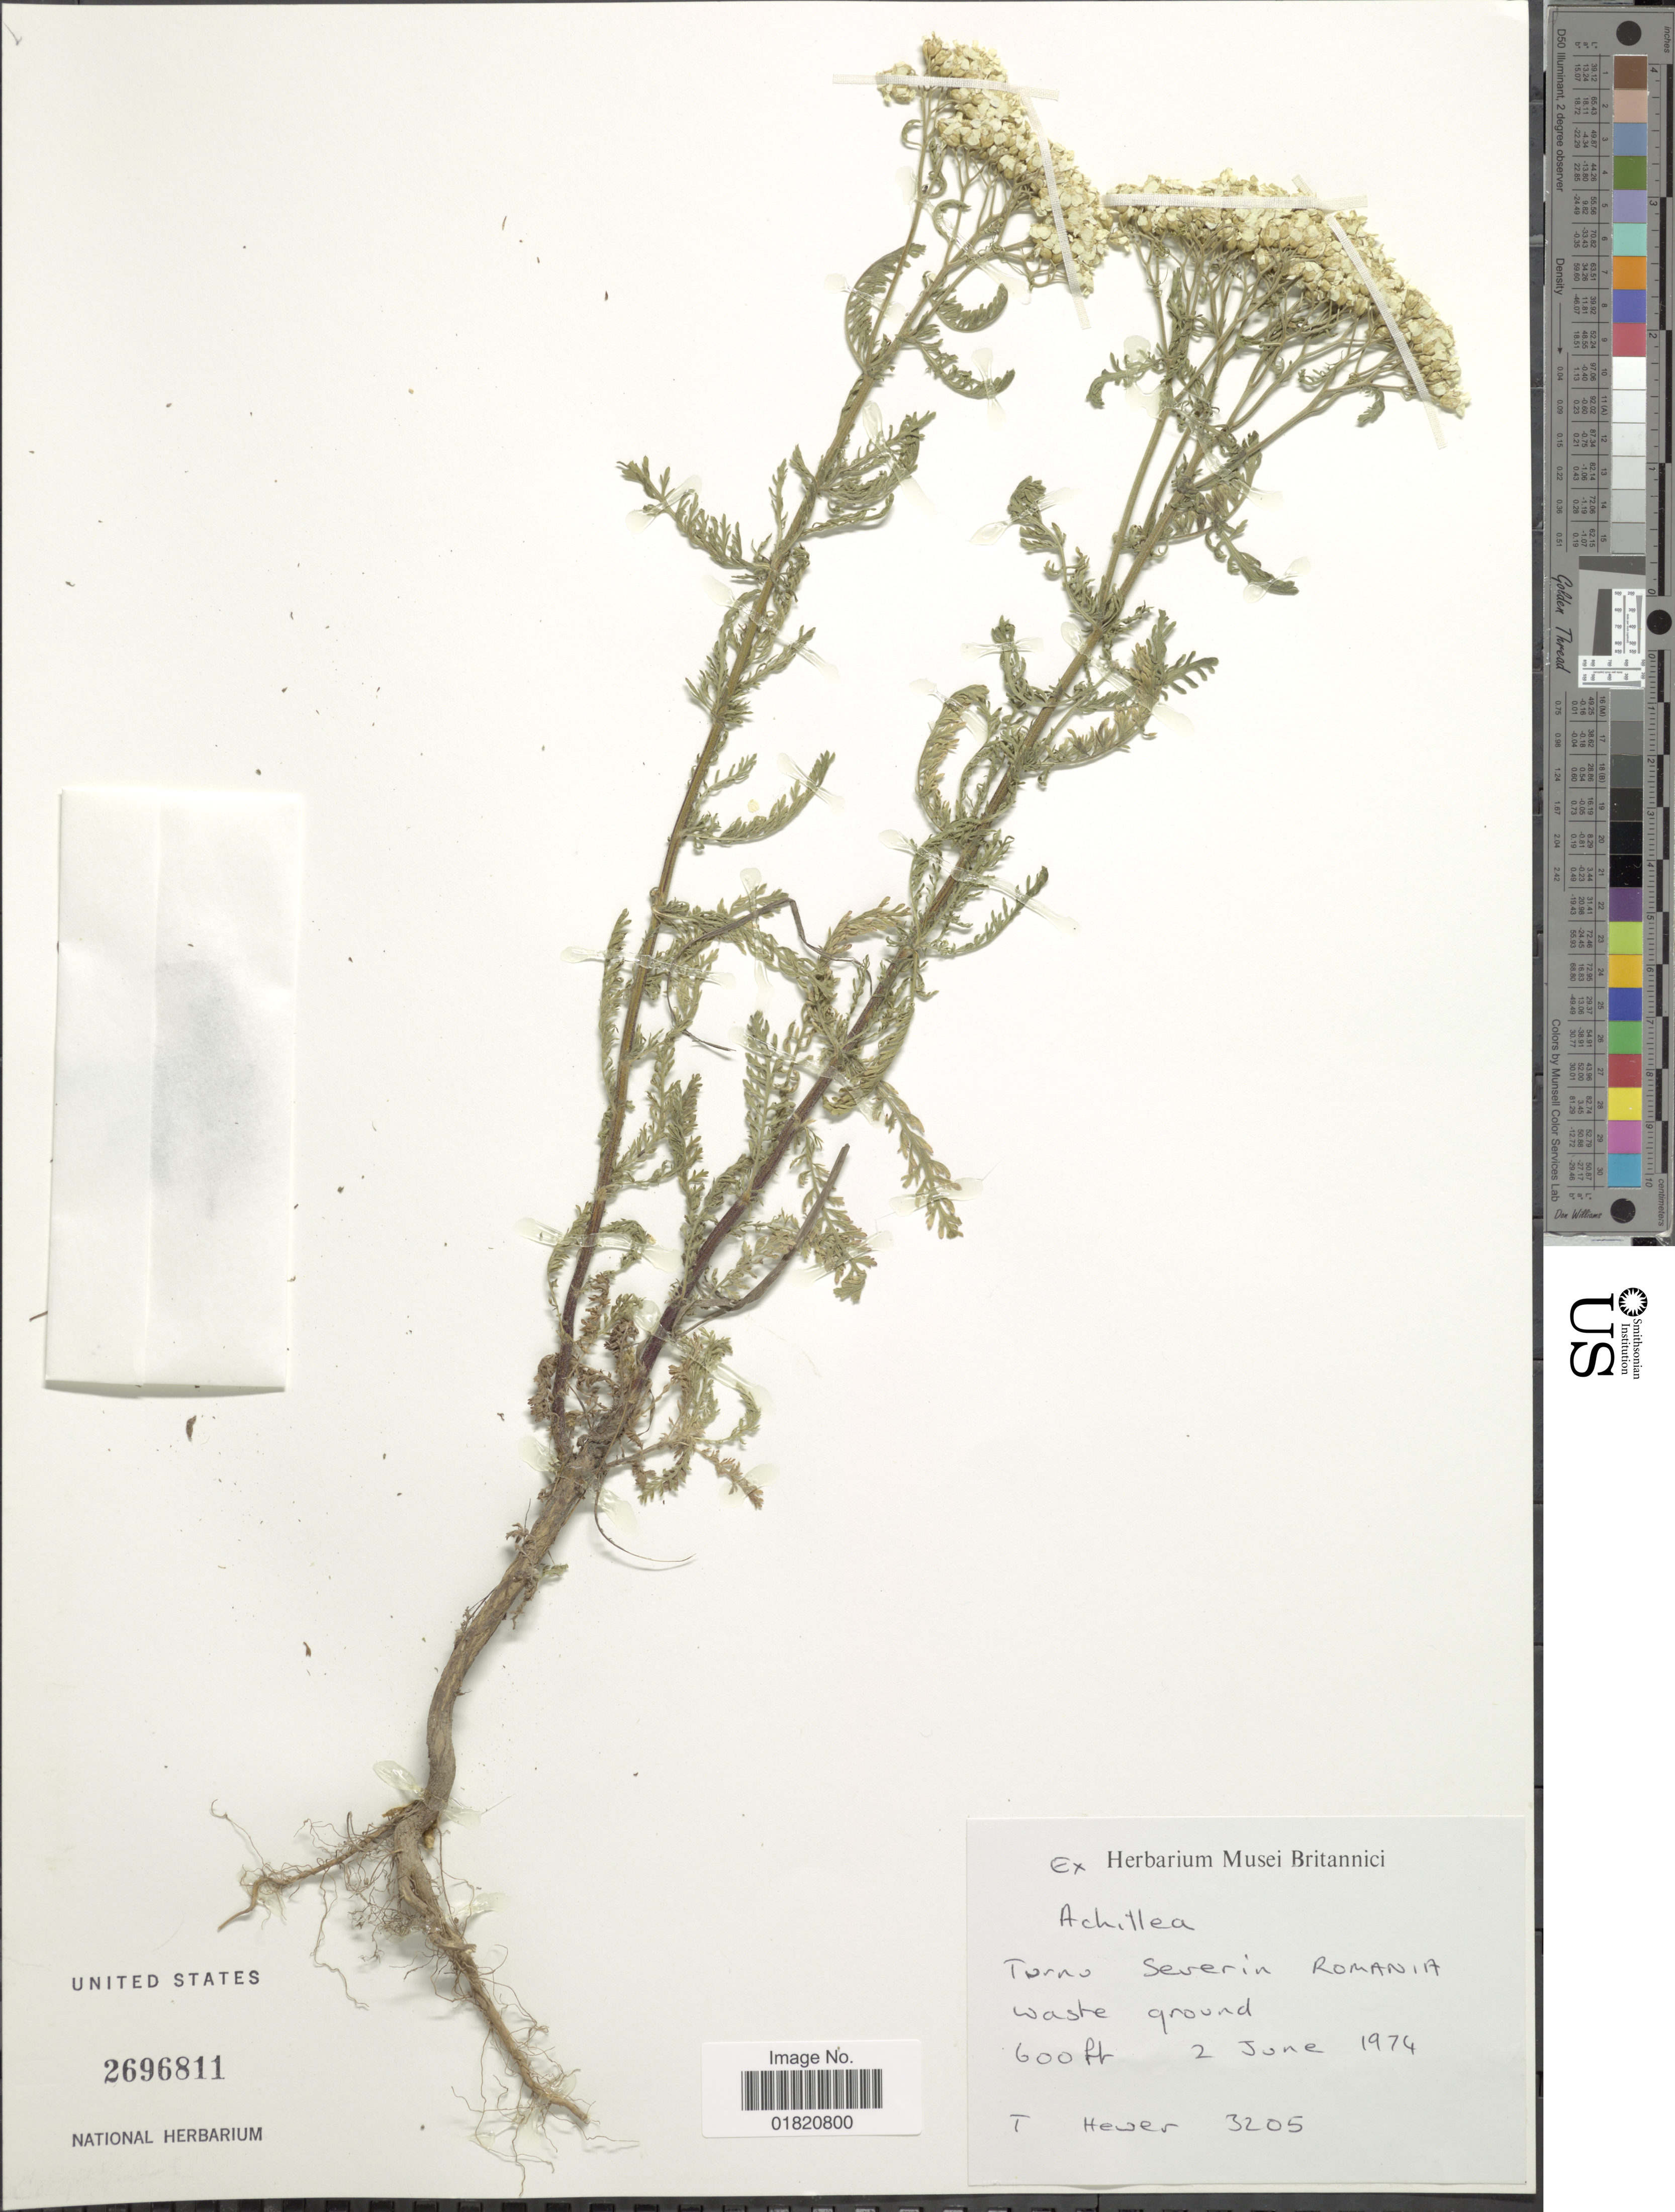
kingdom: Plantae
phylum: Tracheophyta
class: Magnoliopsida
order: Asterales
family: Asteraceae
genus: Achillea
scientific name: Achillea millefolium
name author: L.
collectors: T. Hewer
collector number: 3205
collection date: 1974-06-02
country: Romania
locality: Torno Severin [interpreted]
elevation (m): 183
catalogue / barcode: US 2696811